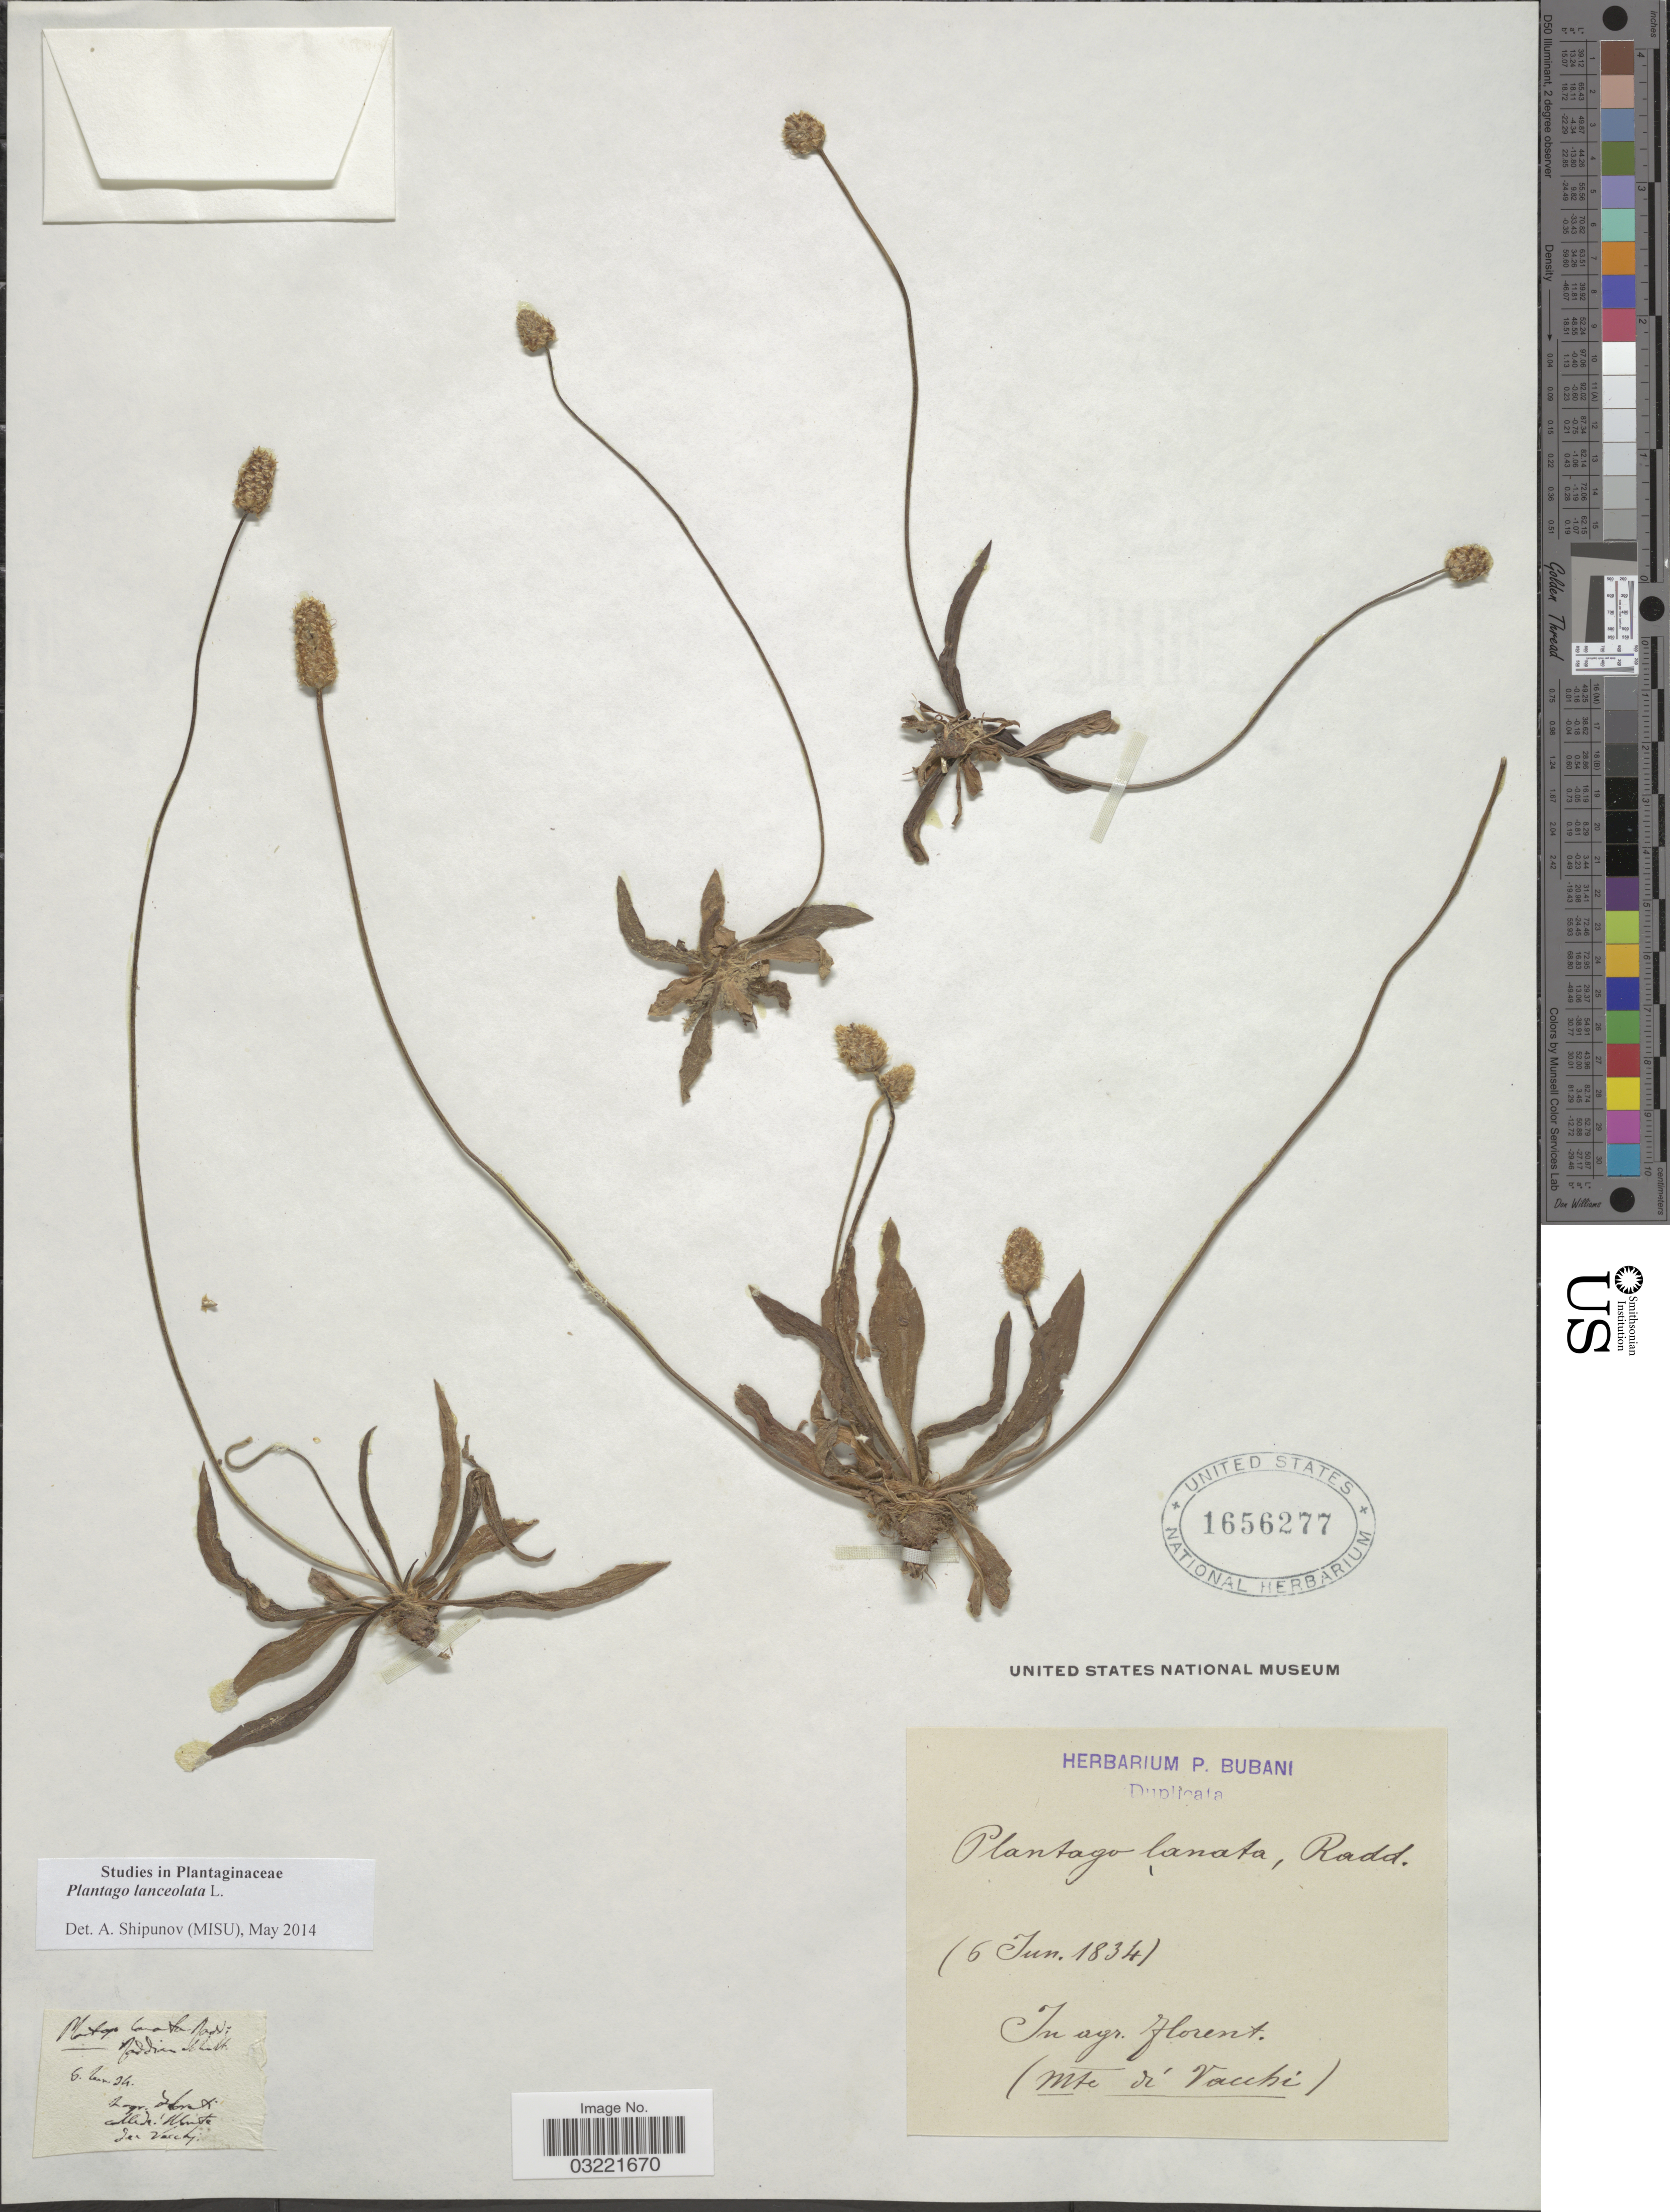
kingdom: Plantae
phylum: Tracheophyta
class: Magnoliopsida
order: Lamiales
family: Plantaginaceae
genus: Plantago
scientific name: Plantago lanceolata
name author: L.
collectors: ex herb. P. Bubani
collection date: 1834-06-06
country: France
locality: In agr. florent. (Mte di Vacchi)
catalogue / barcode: US 1656277